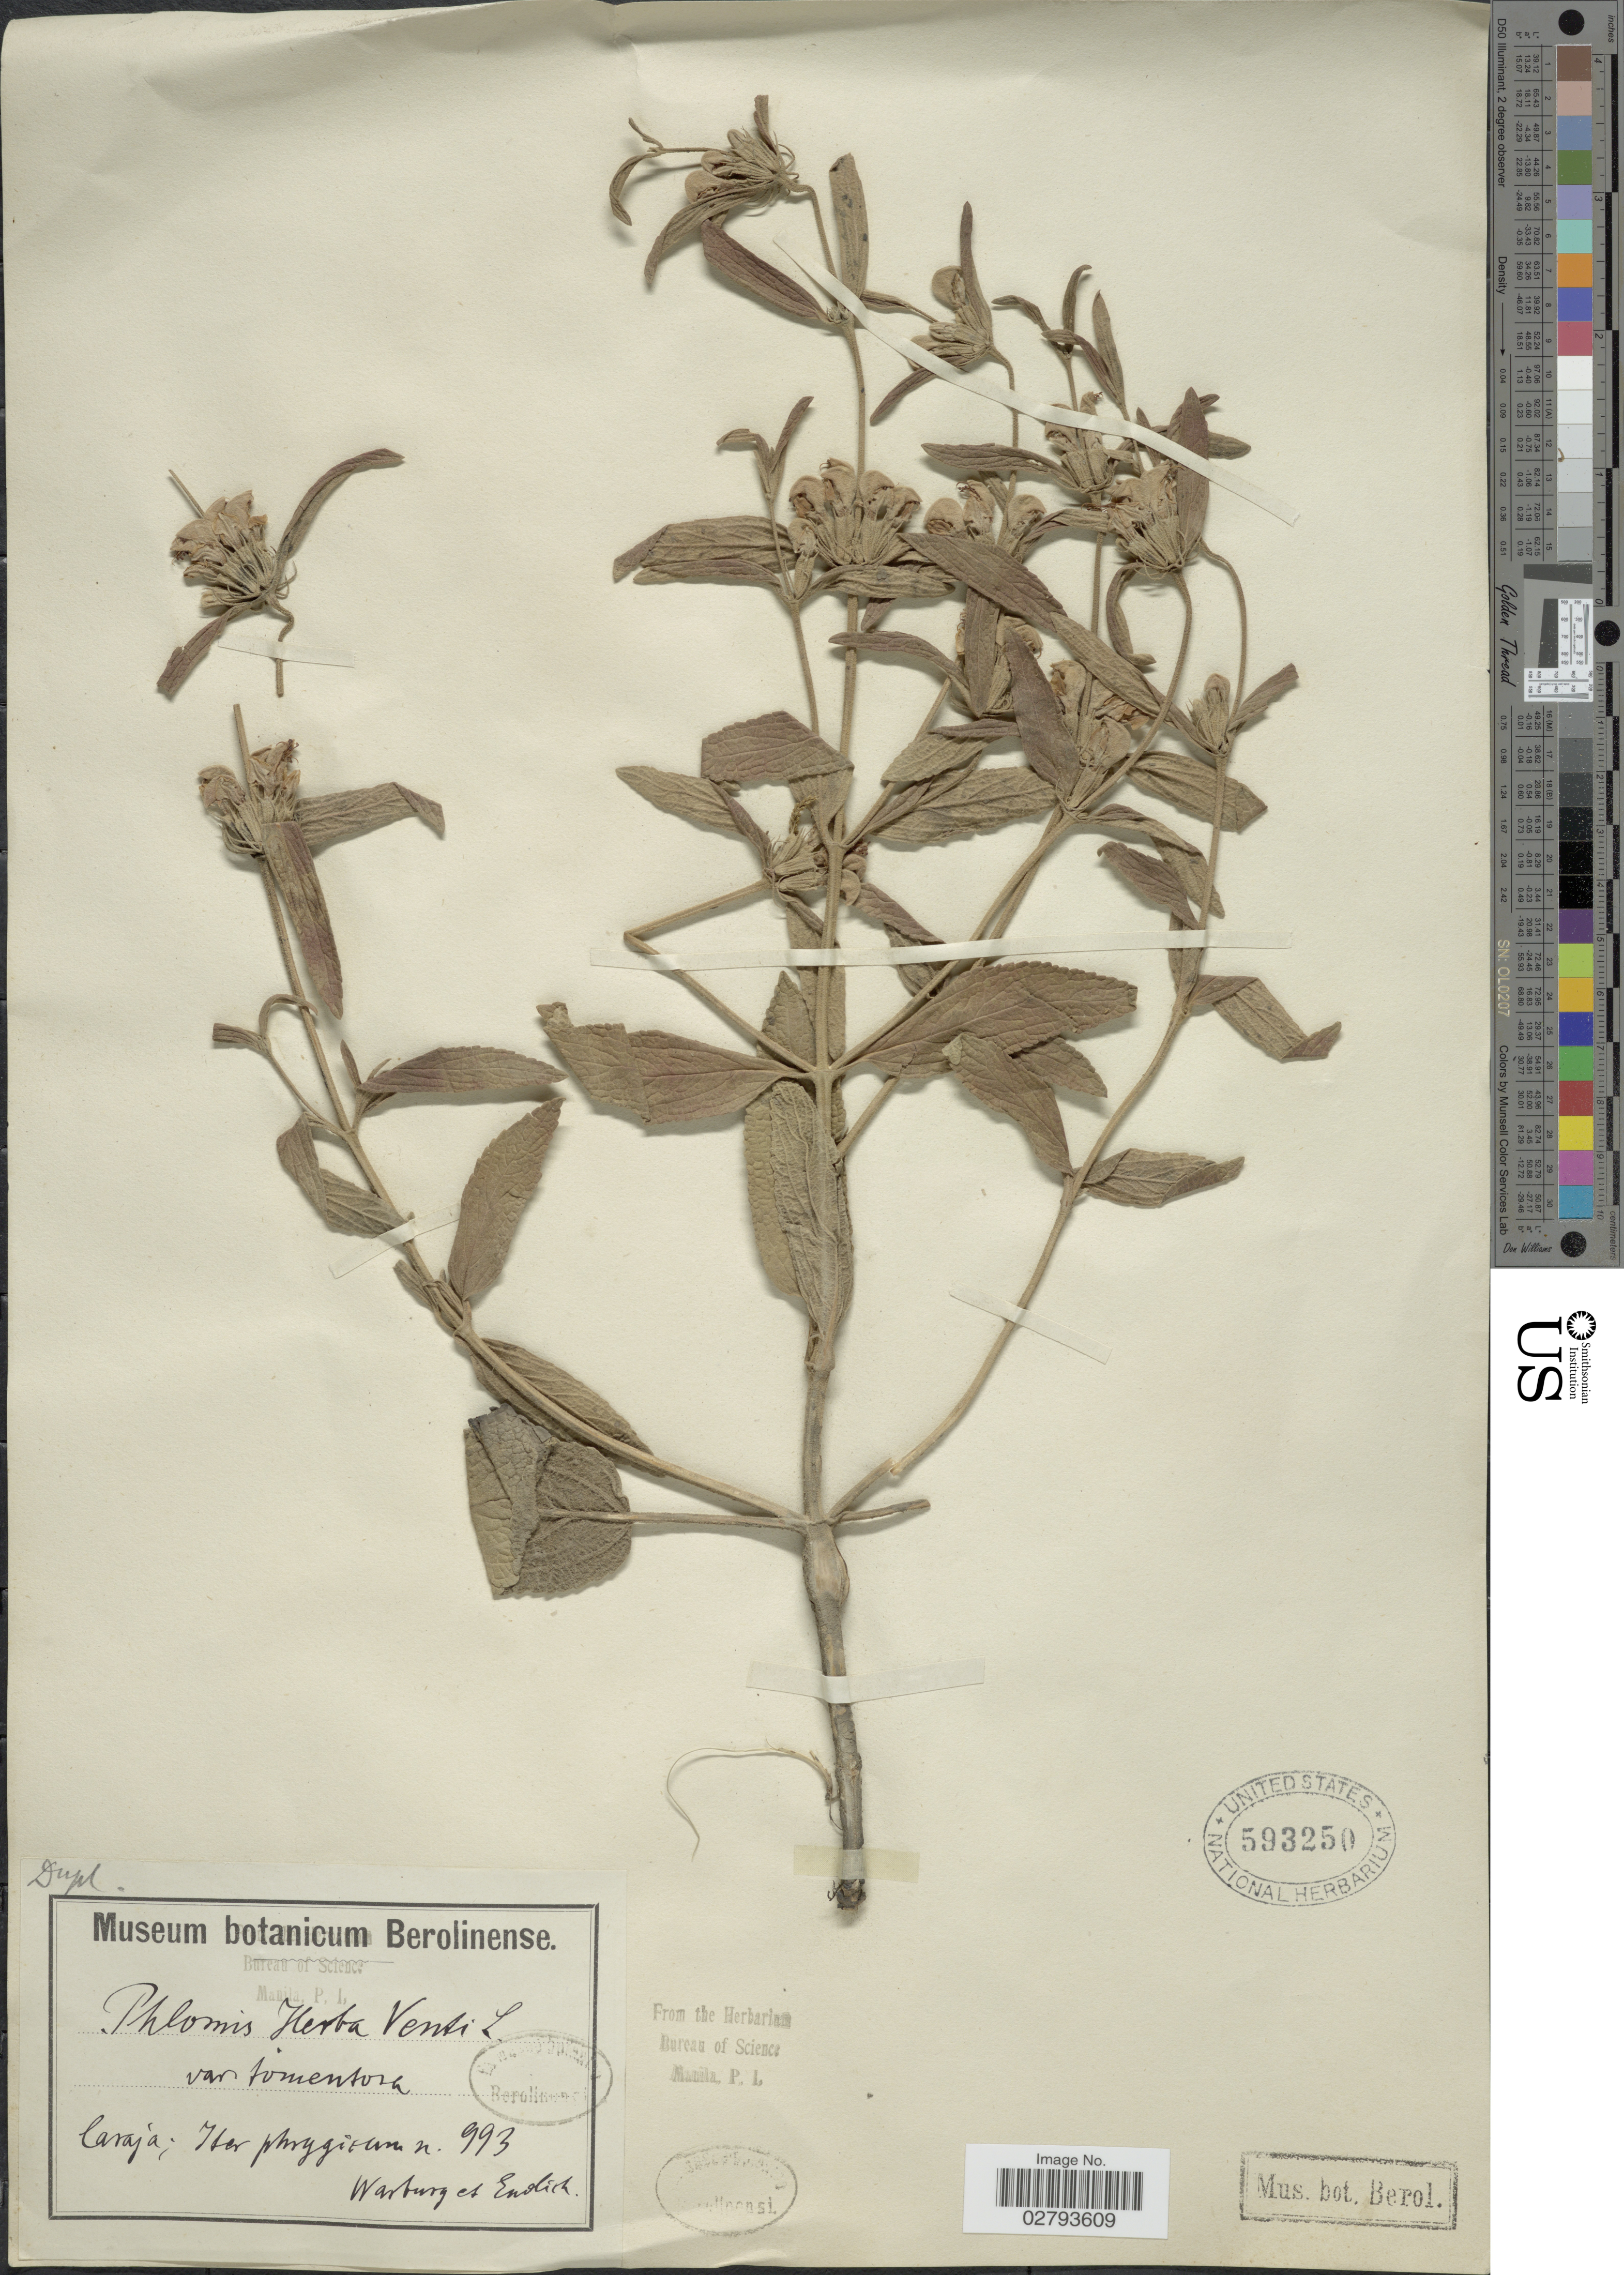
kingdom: Plantae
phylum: Tracheophyta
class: Magnoliopsida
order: Lamiales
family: Lamiaceae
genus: Phlomis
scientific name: Phlomis herba-venti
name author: L.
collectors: Warburg & Endlich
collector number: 993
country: Turkey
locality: Caraja: Iter phrygicum.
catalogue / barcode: US 593250